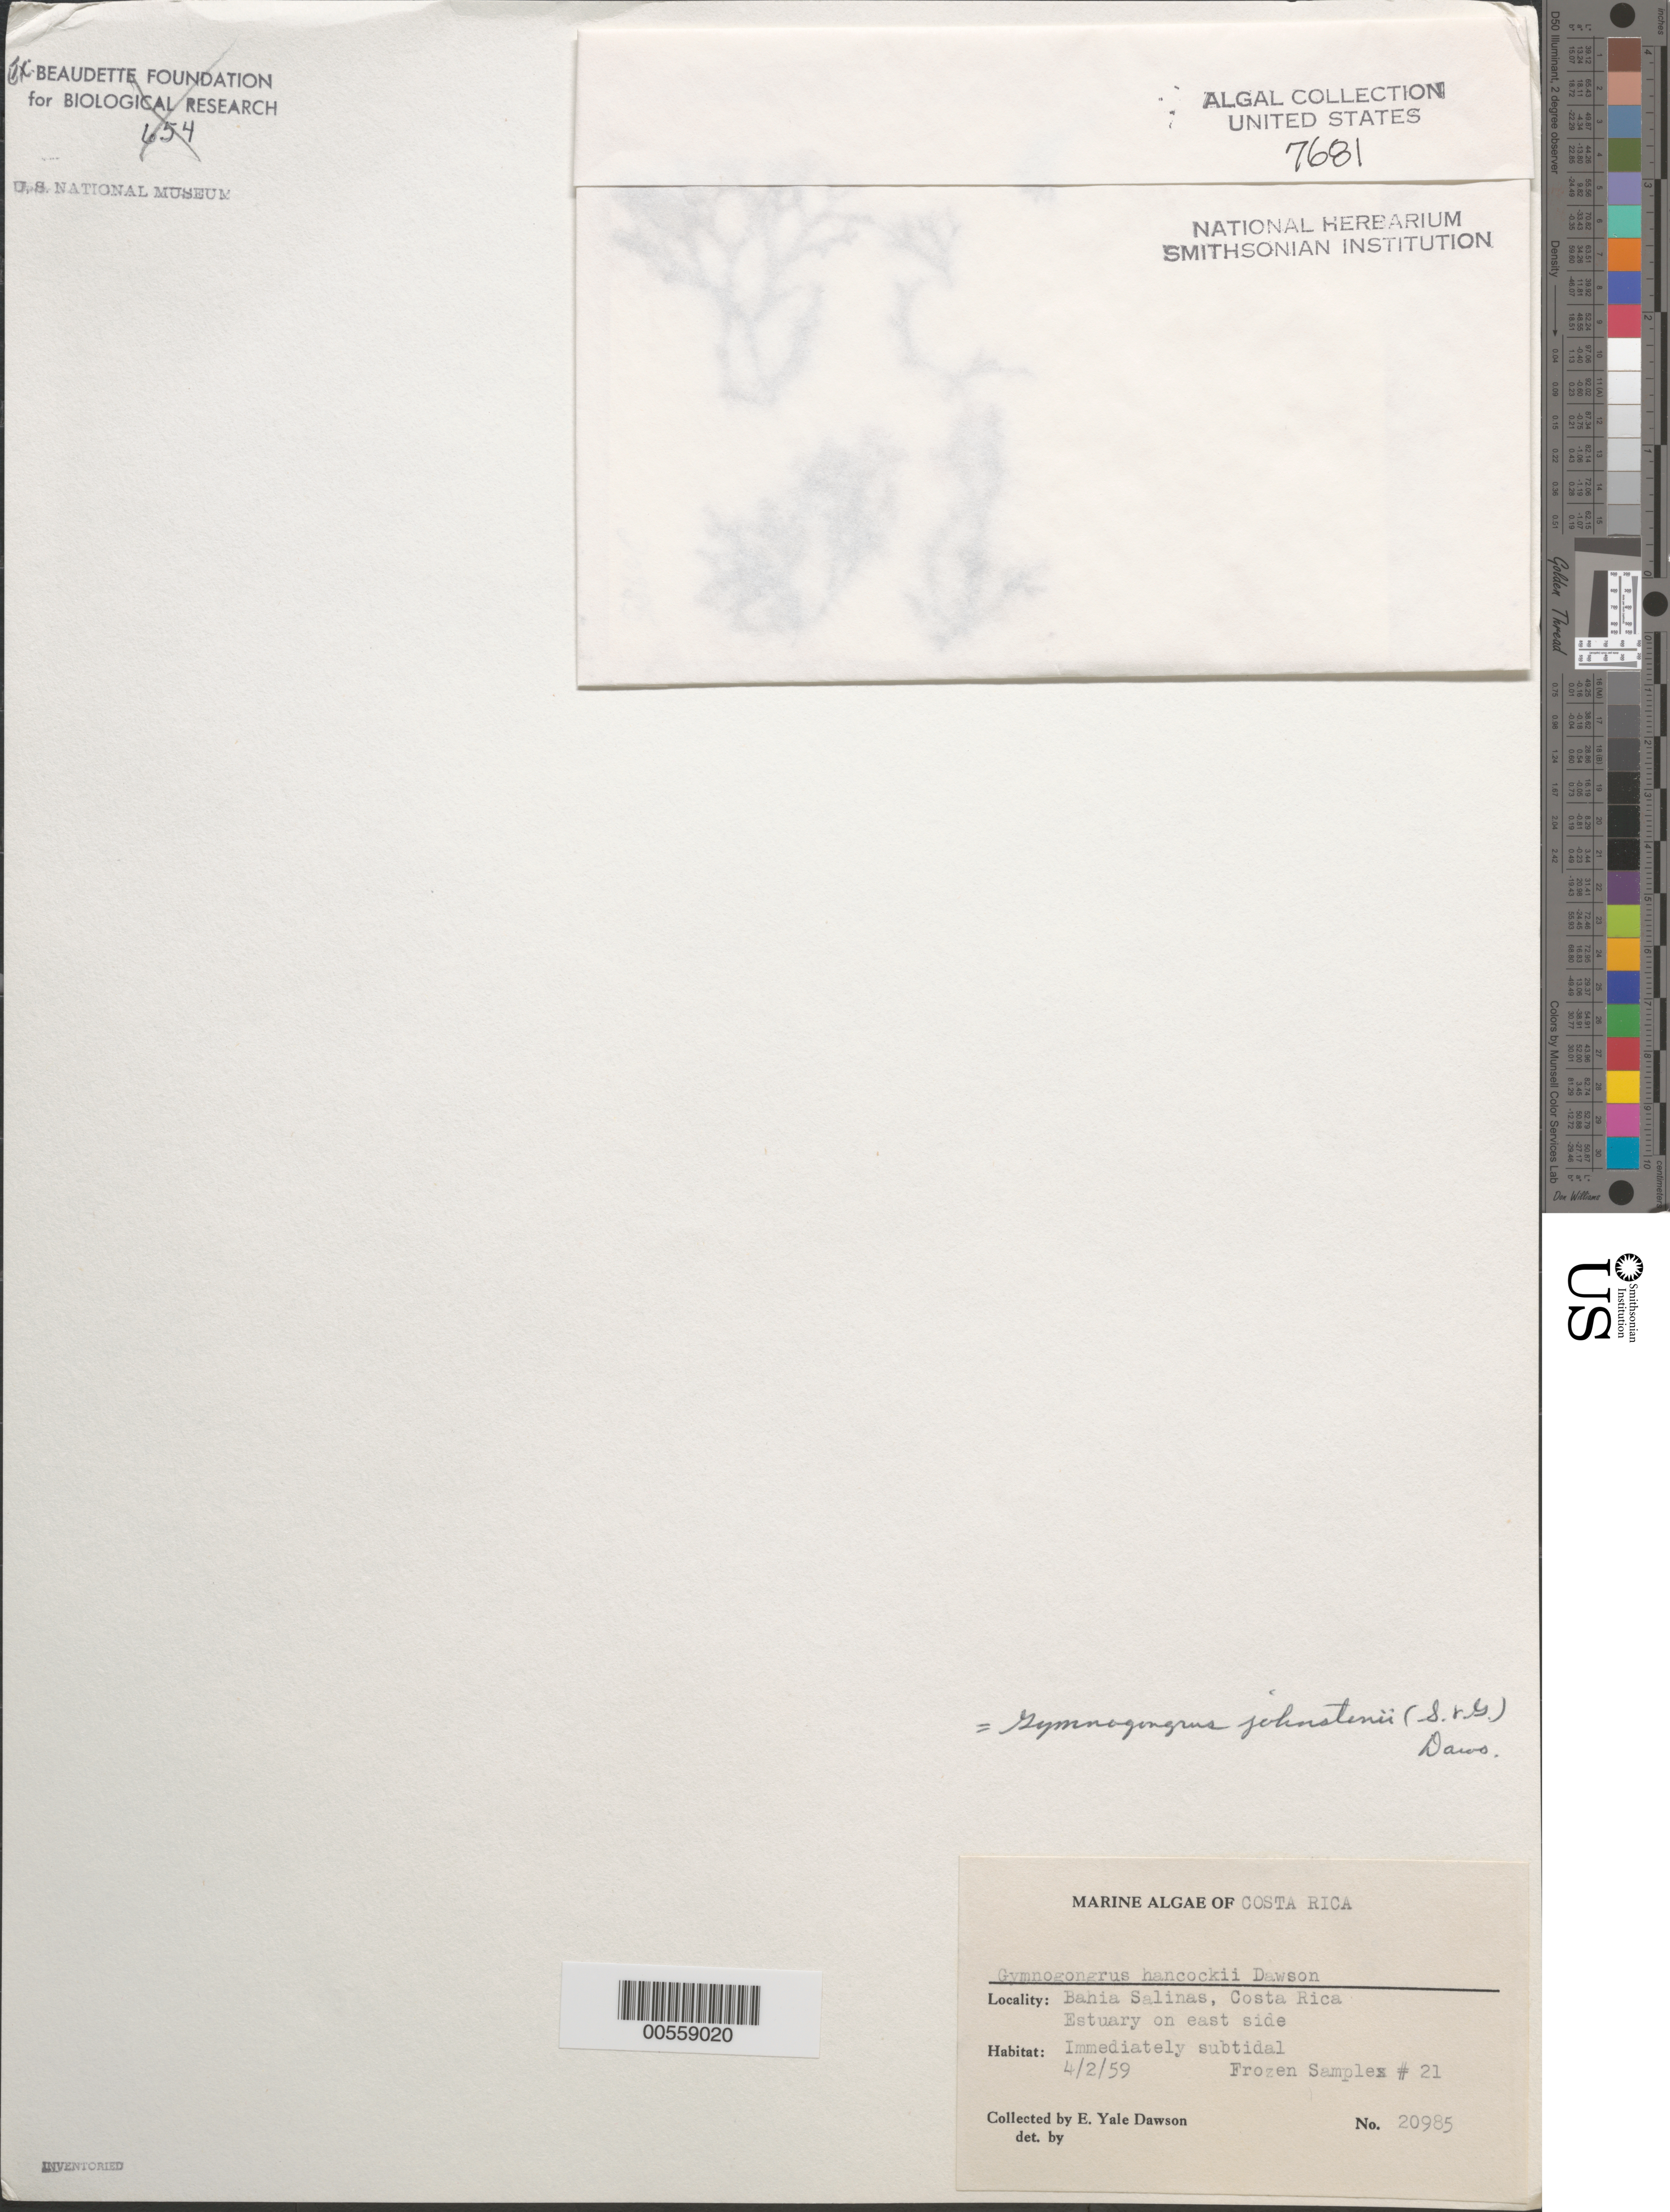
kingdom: Plantae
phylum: Rhodophyta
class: Florideophyceae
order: Gigartinales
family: Phyllophoraceae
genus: Gymnogongrus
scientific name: Gymnogongrus johnstonii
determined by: Dawson, E. Y.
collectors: E. Y. Dawson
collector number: EYD 20985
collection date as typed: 02 Apr 1959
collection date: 1959-04-02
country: Costa Rica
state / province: Guanacaste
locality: Bahia Salinas, estuary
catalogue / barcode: US 7681